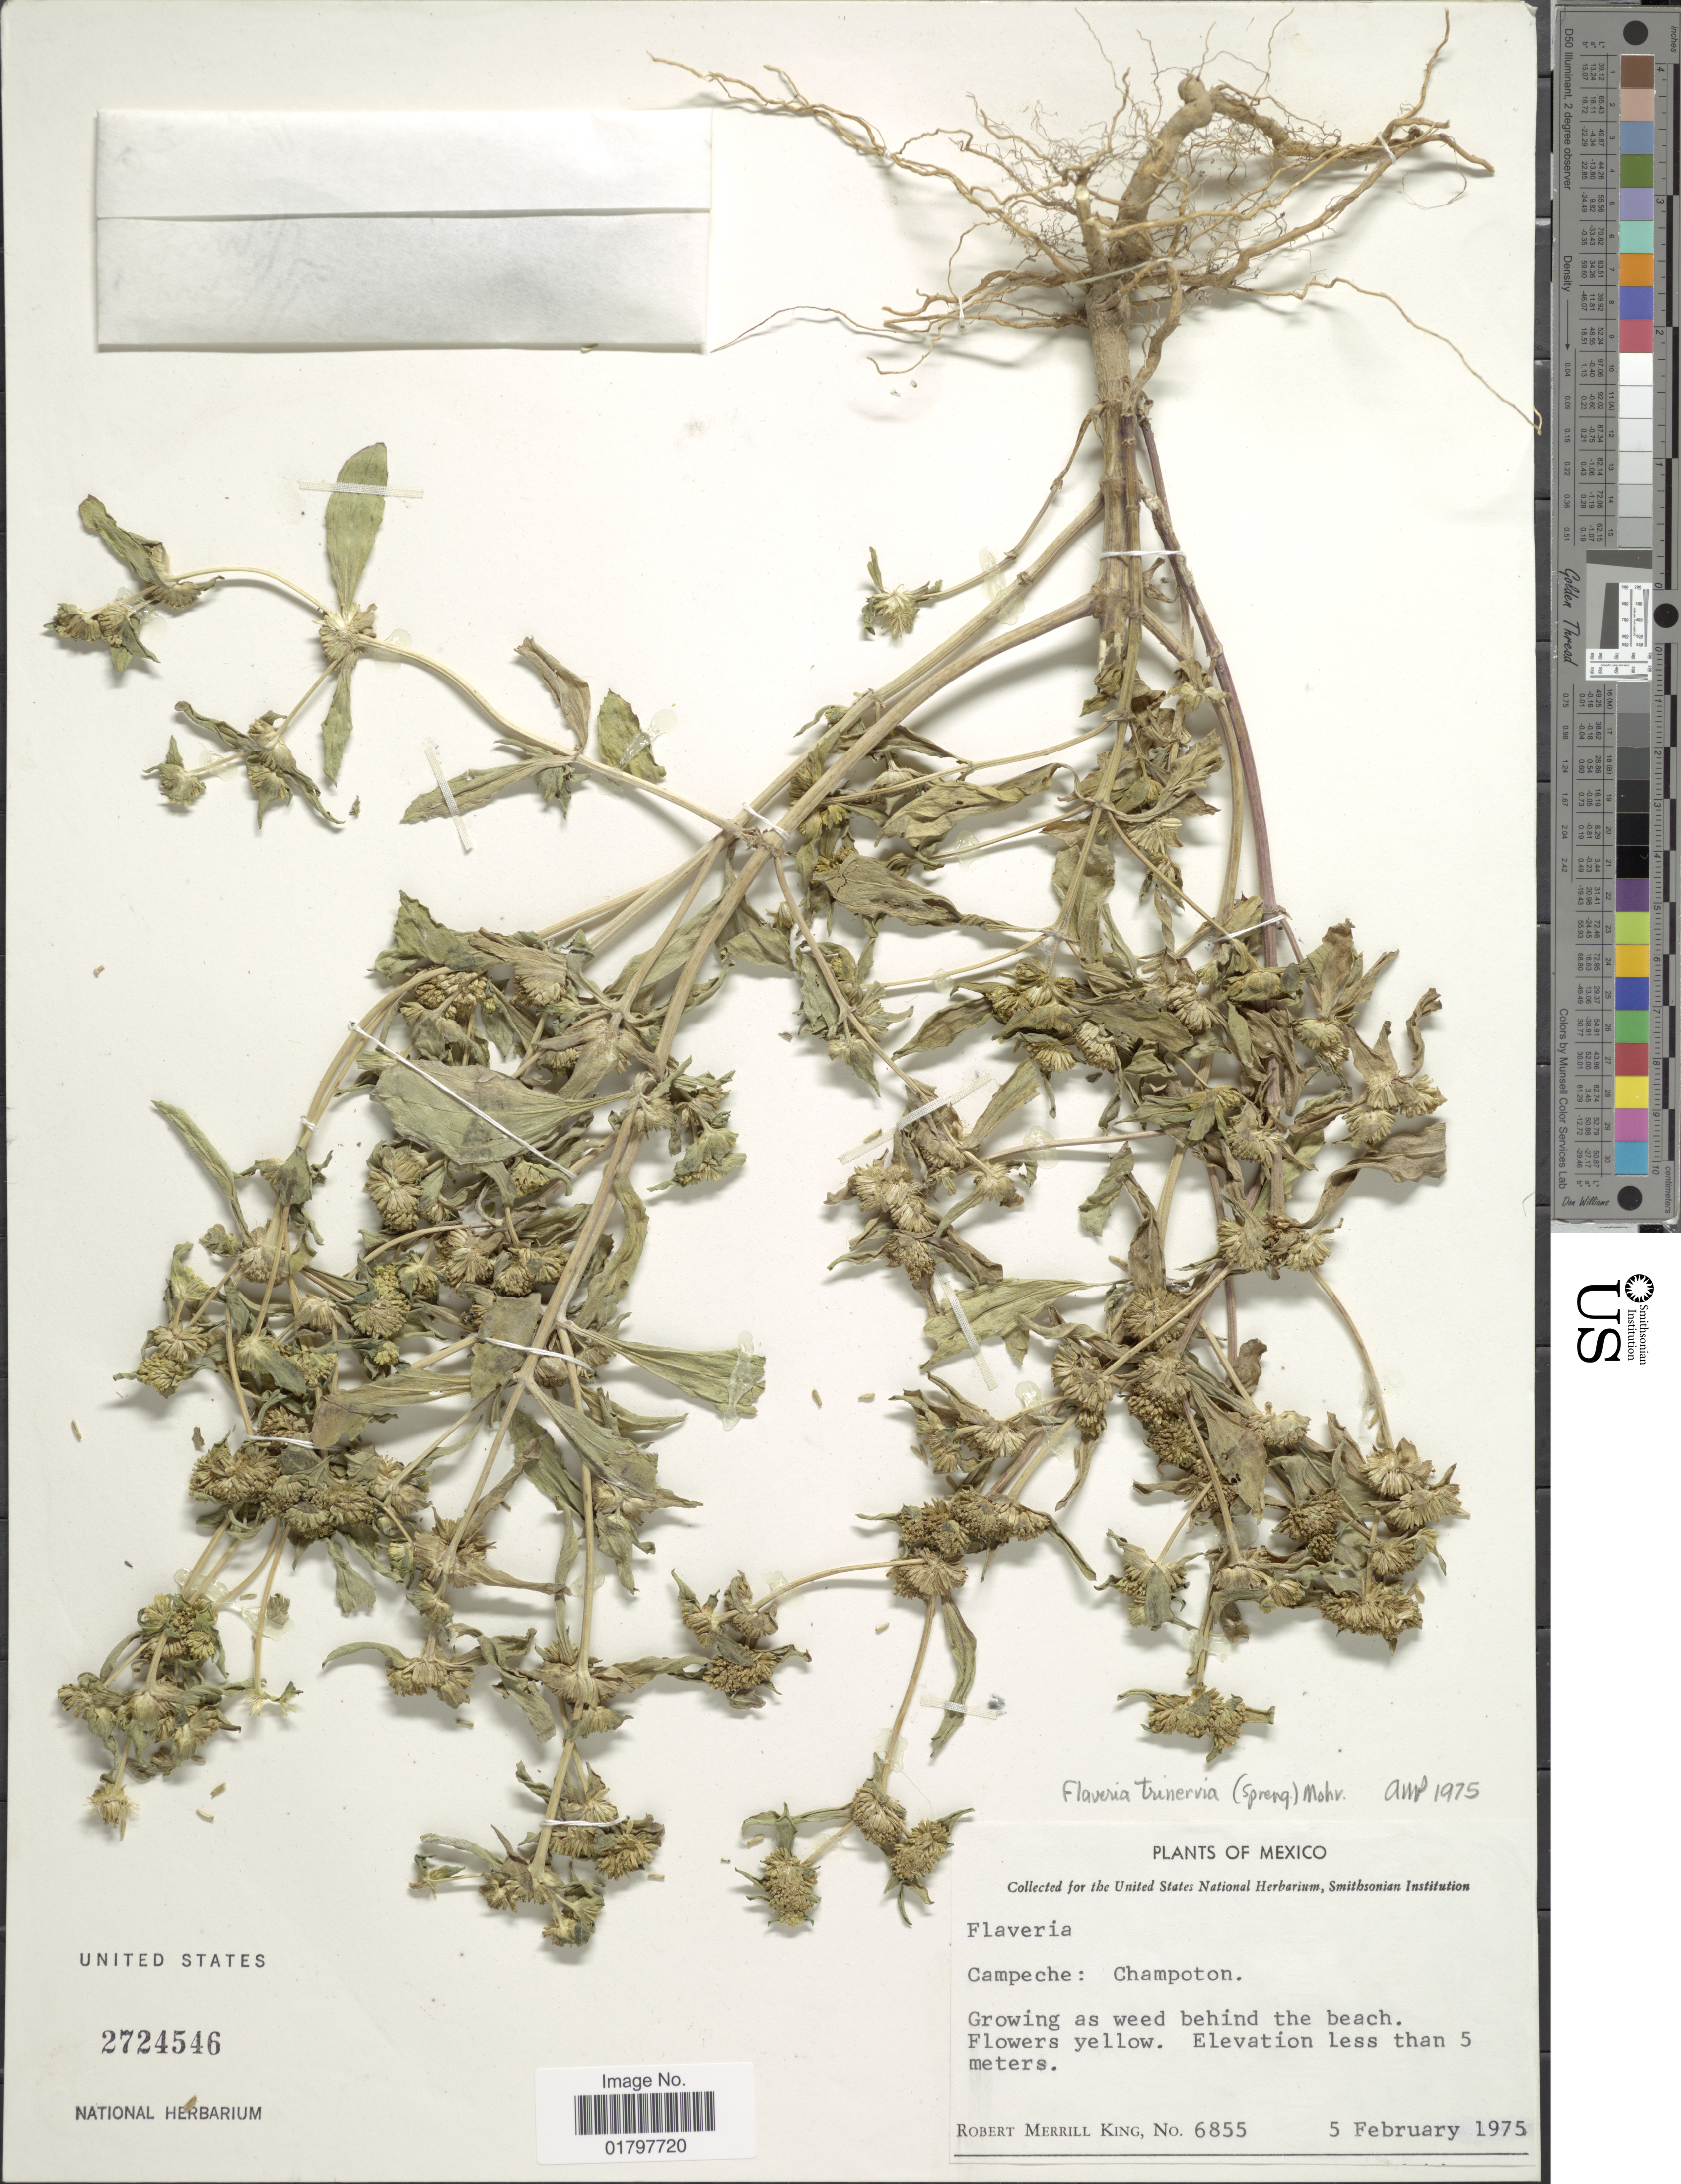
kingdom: Plantae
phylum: Tracheophyta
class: Magnoliopsida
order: Asterales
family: Asteraceae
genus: Flaveria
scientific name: Flaveria trinervia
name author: (Spreng.) C. Mohr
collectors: R. M. King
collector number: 6855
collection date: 1975-02-05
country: Mexico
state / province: Campeche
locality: Campeche: Champoton.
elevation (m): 5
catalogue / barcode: US 2724546